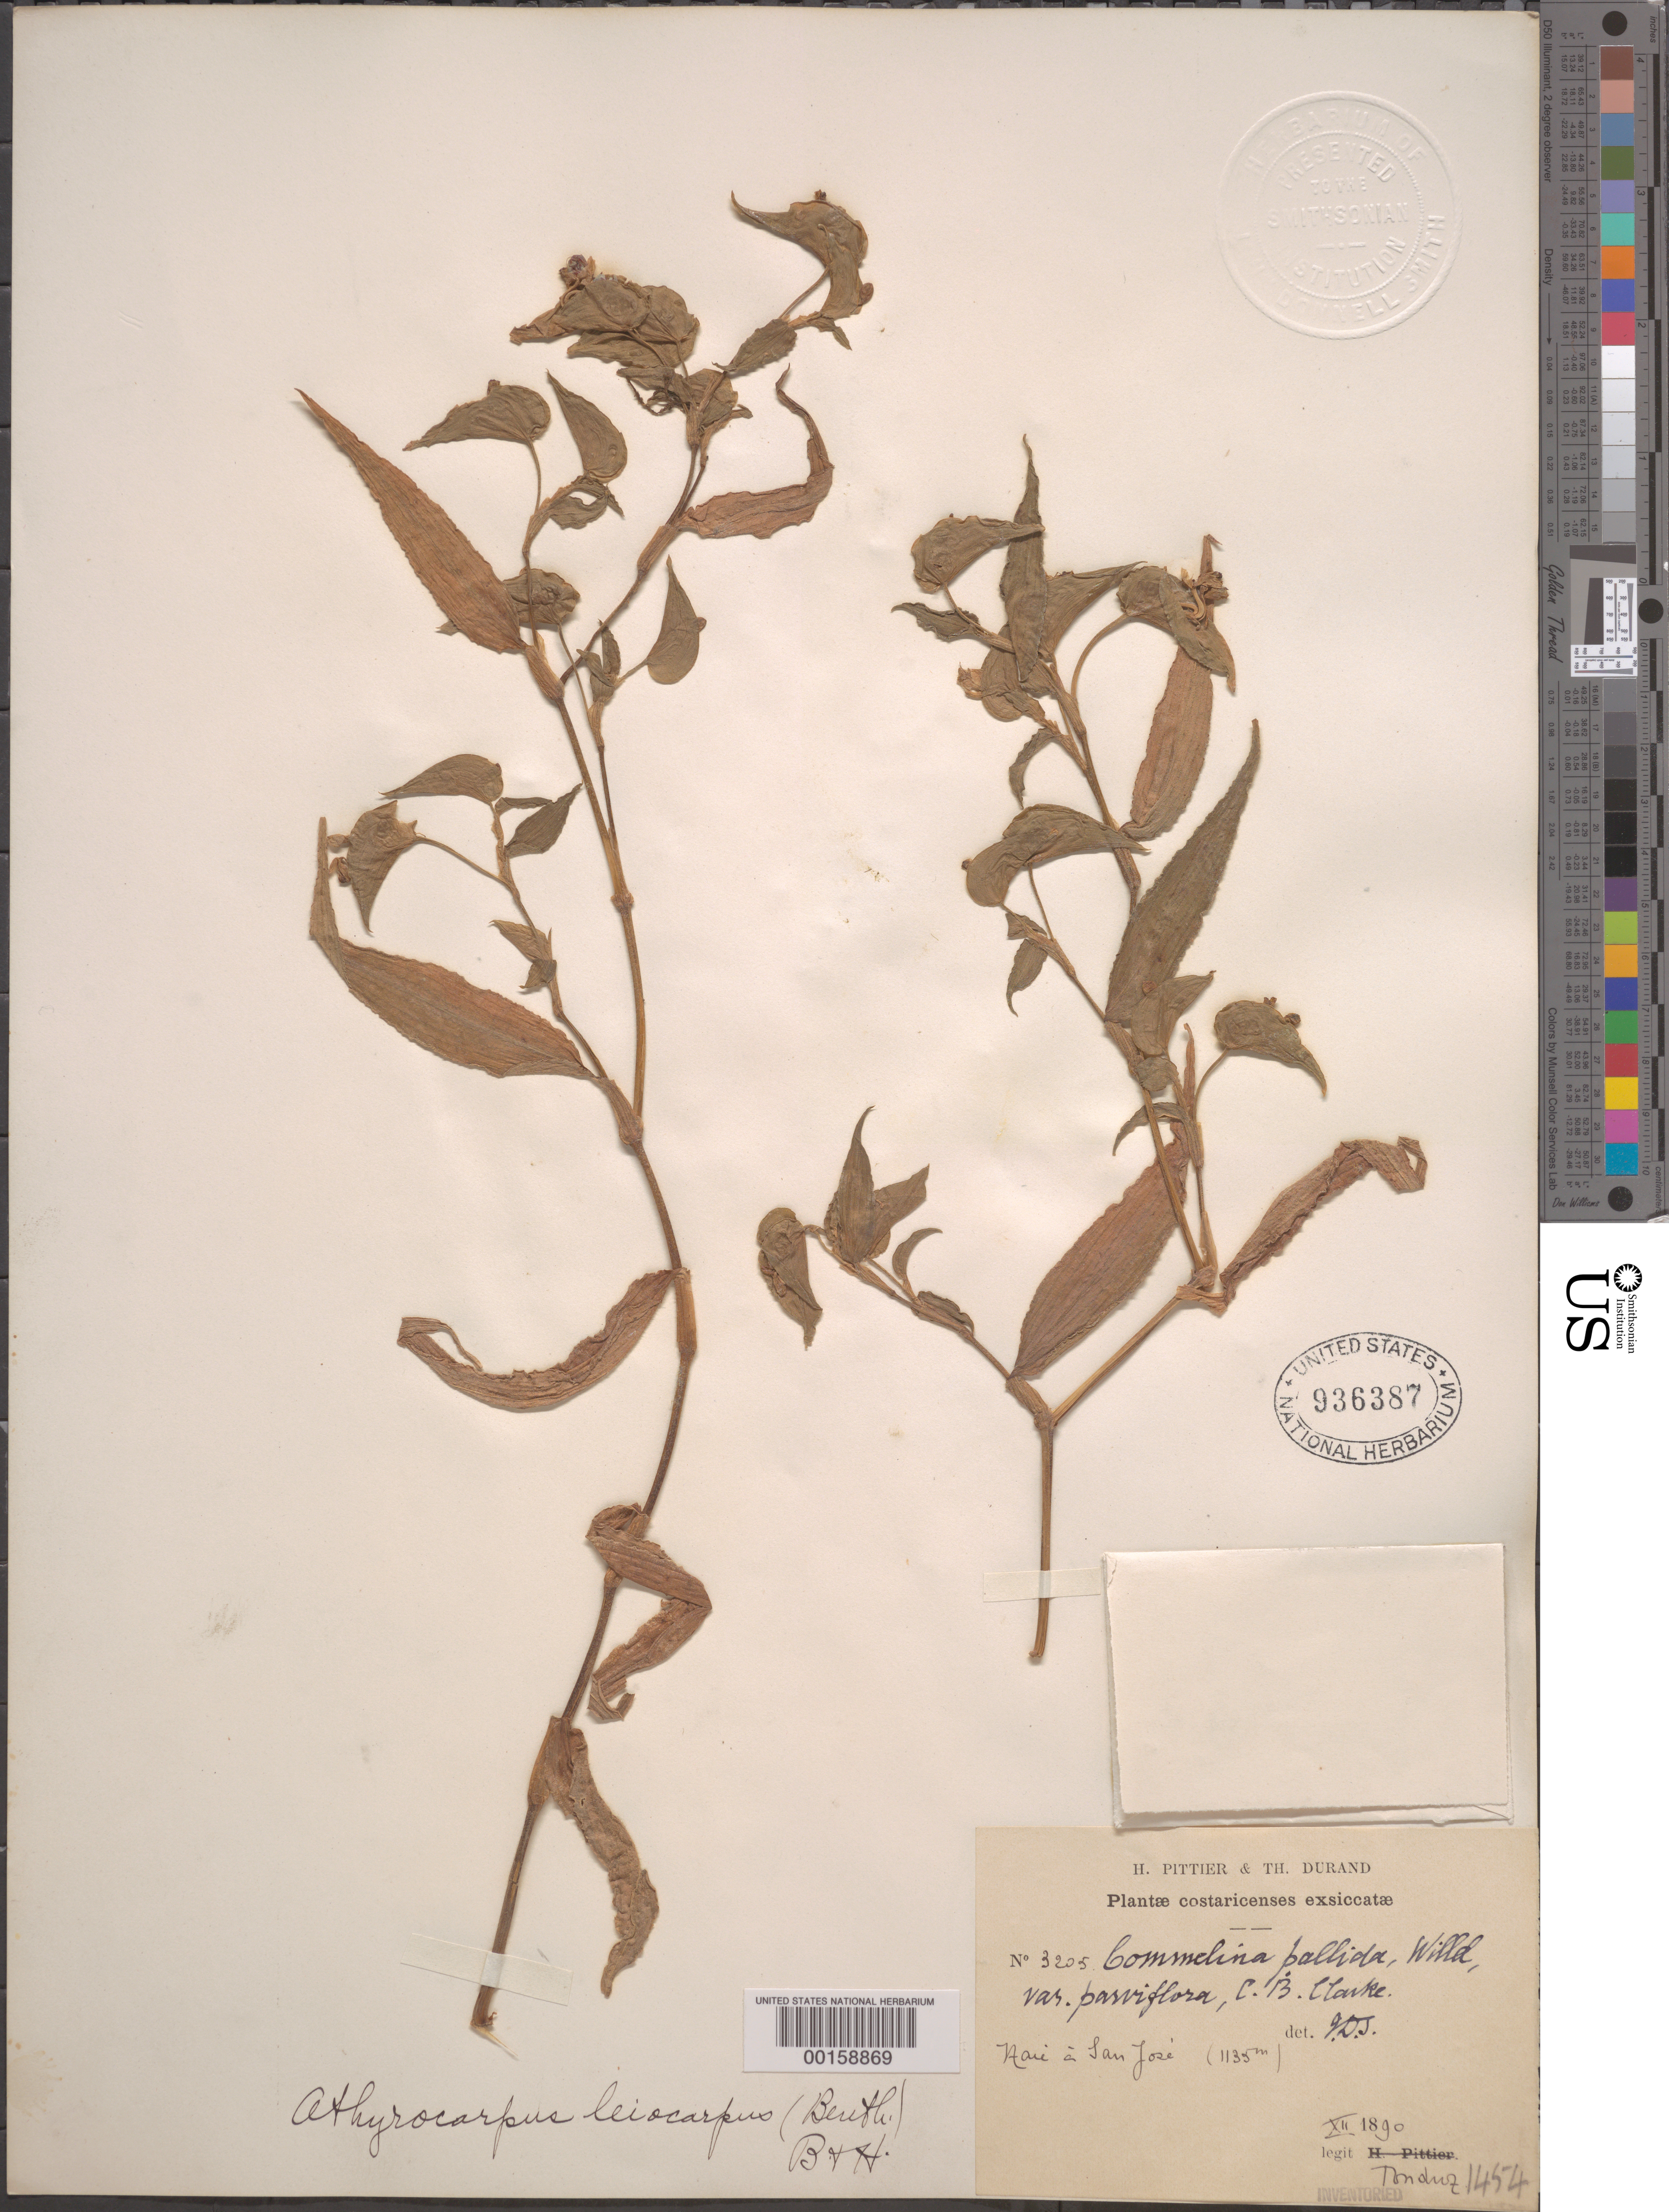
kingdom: Plantae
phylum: Tracheophyta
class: Liliopsida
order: Commelinales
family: Commelinaceae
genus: Commelina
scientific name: Commelina leiocarpa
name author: Benth.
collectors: A. Tonduz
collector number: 3205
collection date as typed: Dec 1890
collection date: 1890-12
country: Costa Rica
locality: San Jose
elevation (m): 1135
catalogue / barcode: US 936387